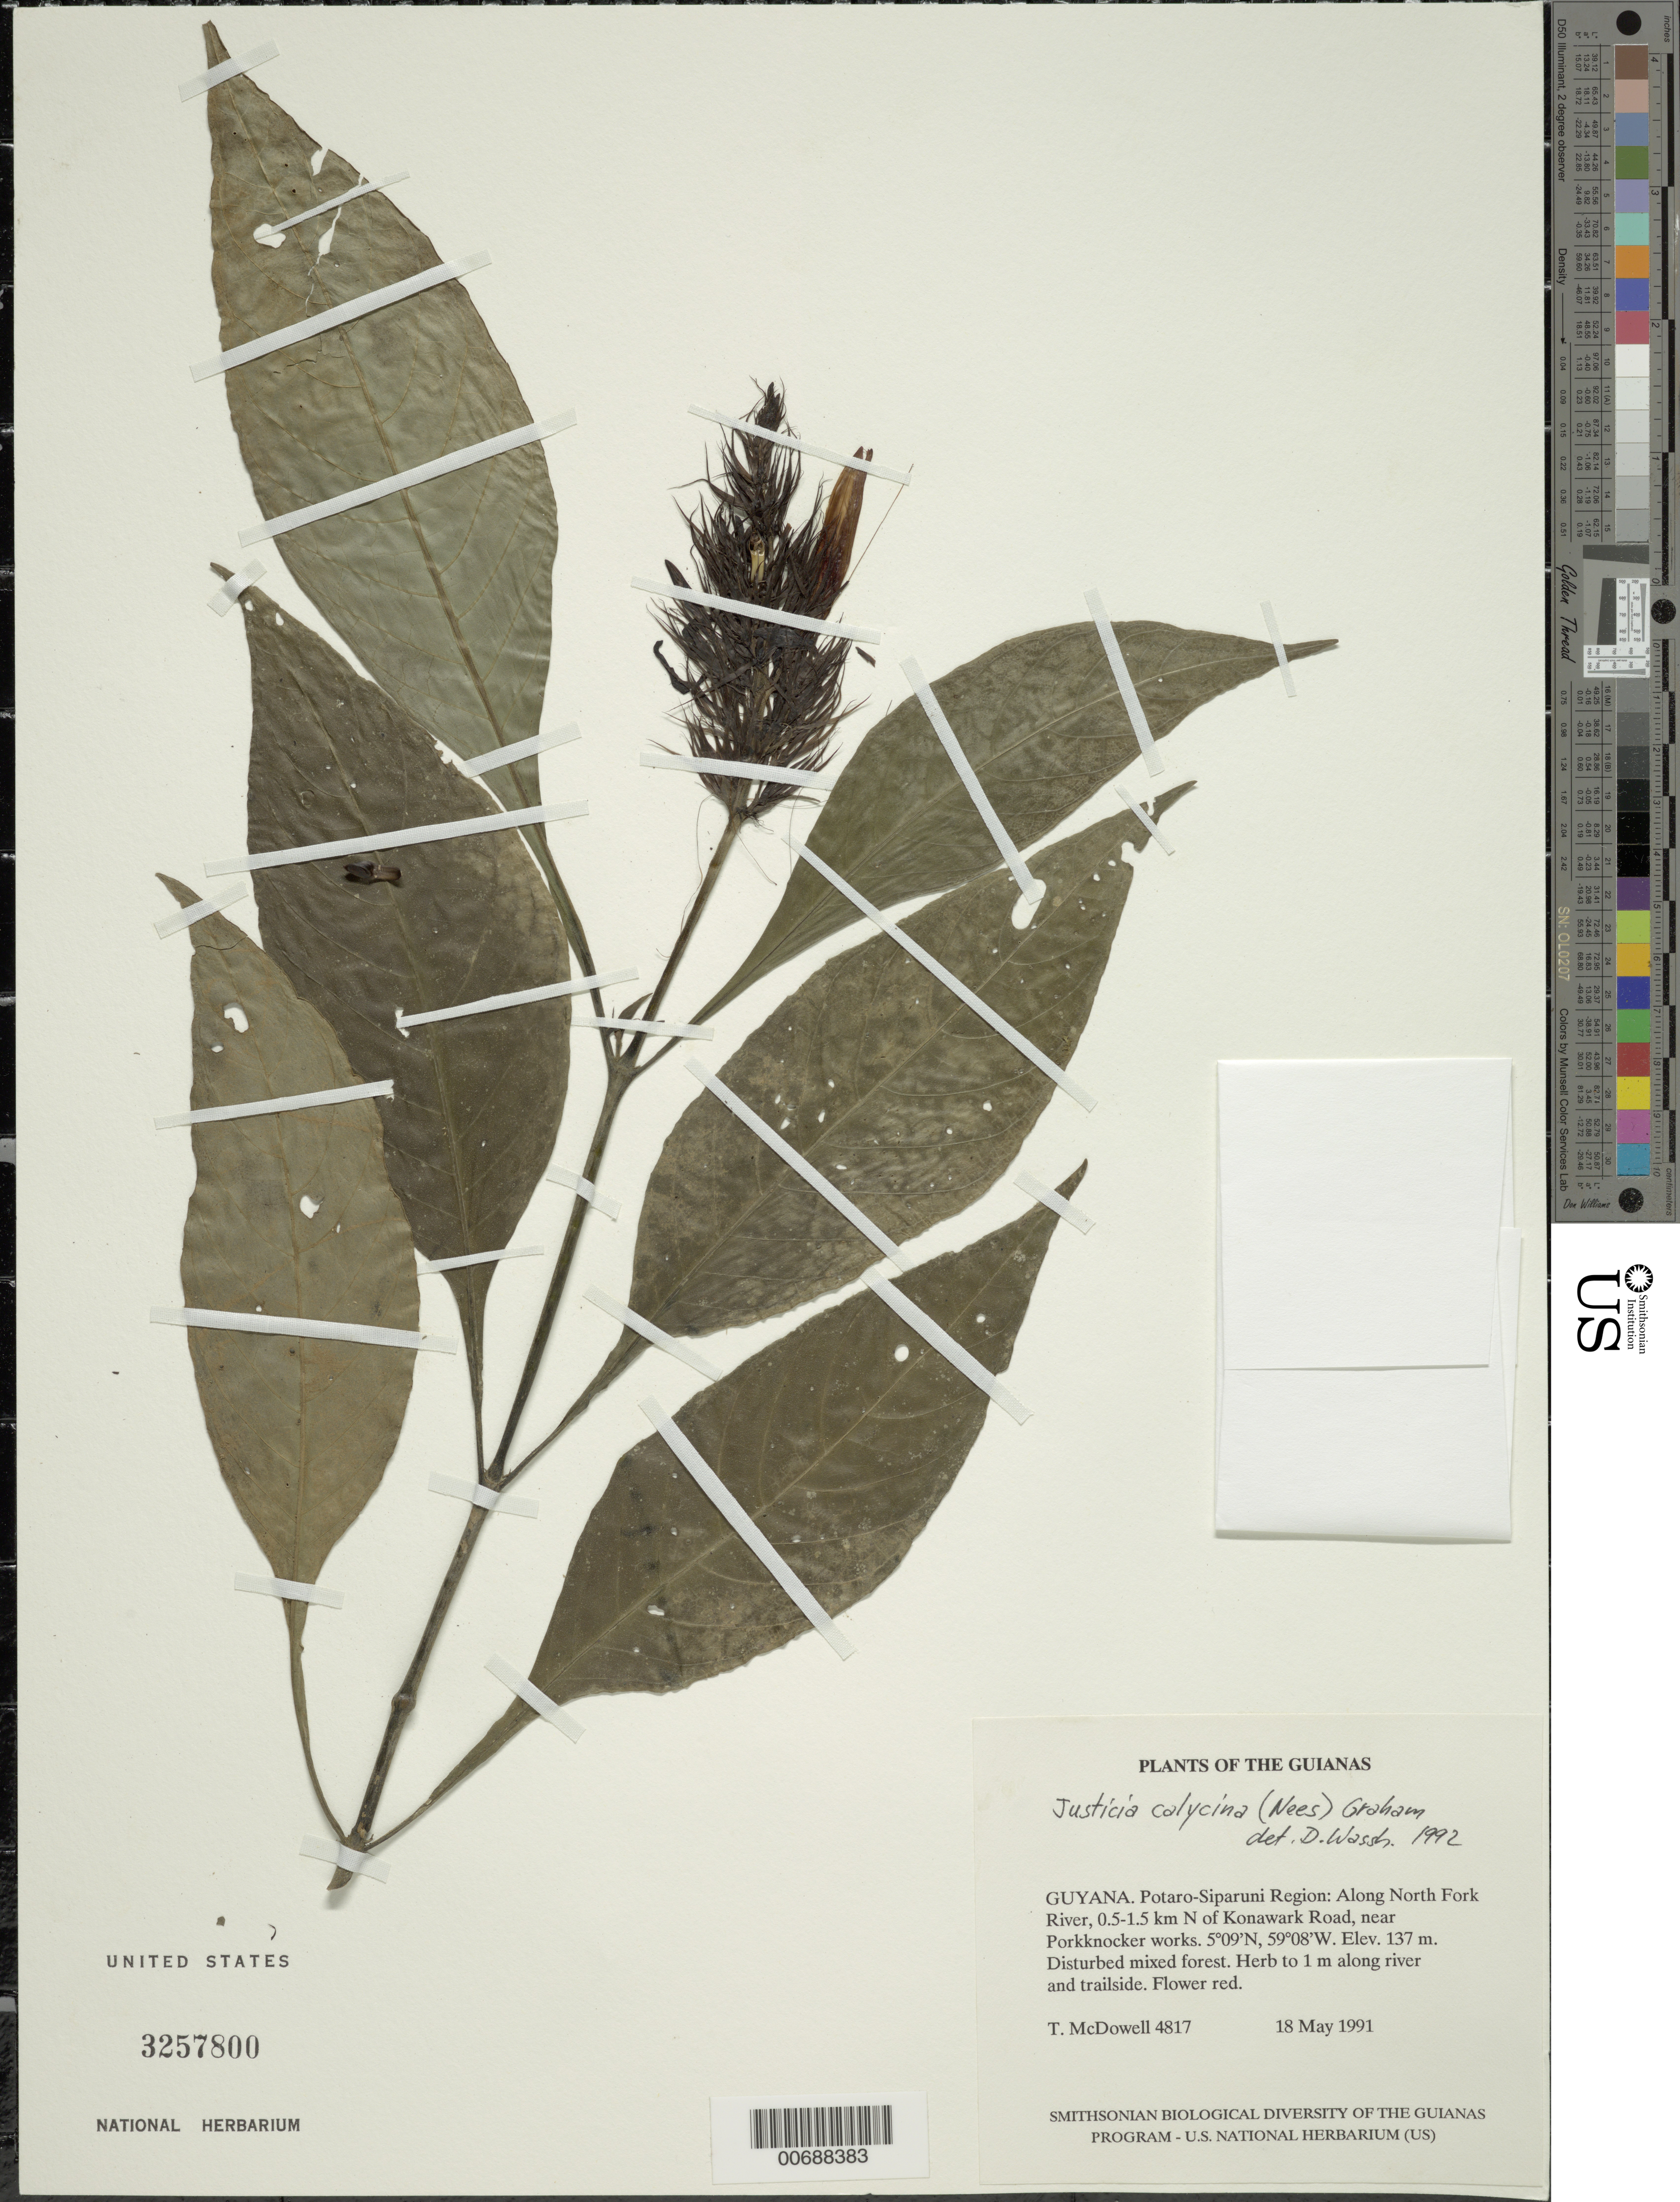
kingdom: Plantae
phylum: Tracheophyta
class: Magnoliopsida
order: Lamiales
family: Acanthaceae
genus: Justicia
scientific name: Justicia calycina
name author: (Nees) V.A.W. Graham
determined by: Wasshausen, Dieter C., (BOT), Smithsonian Institution - National Museum of Natural History (UNITED STATES)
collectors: T. McDowell, C. L. Kelloff & A. Stobey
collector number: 4817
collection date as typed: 18 May 1991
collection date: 1991-05-18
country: Guyana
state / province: Potaro-Siparuni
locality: Along North Fork River, 0.5-1.5 km N of Konawark Road, near Porkknocker works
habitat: Disturbed mixed forest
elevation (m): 137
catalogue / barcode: US 3257800